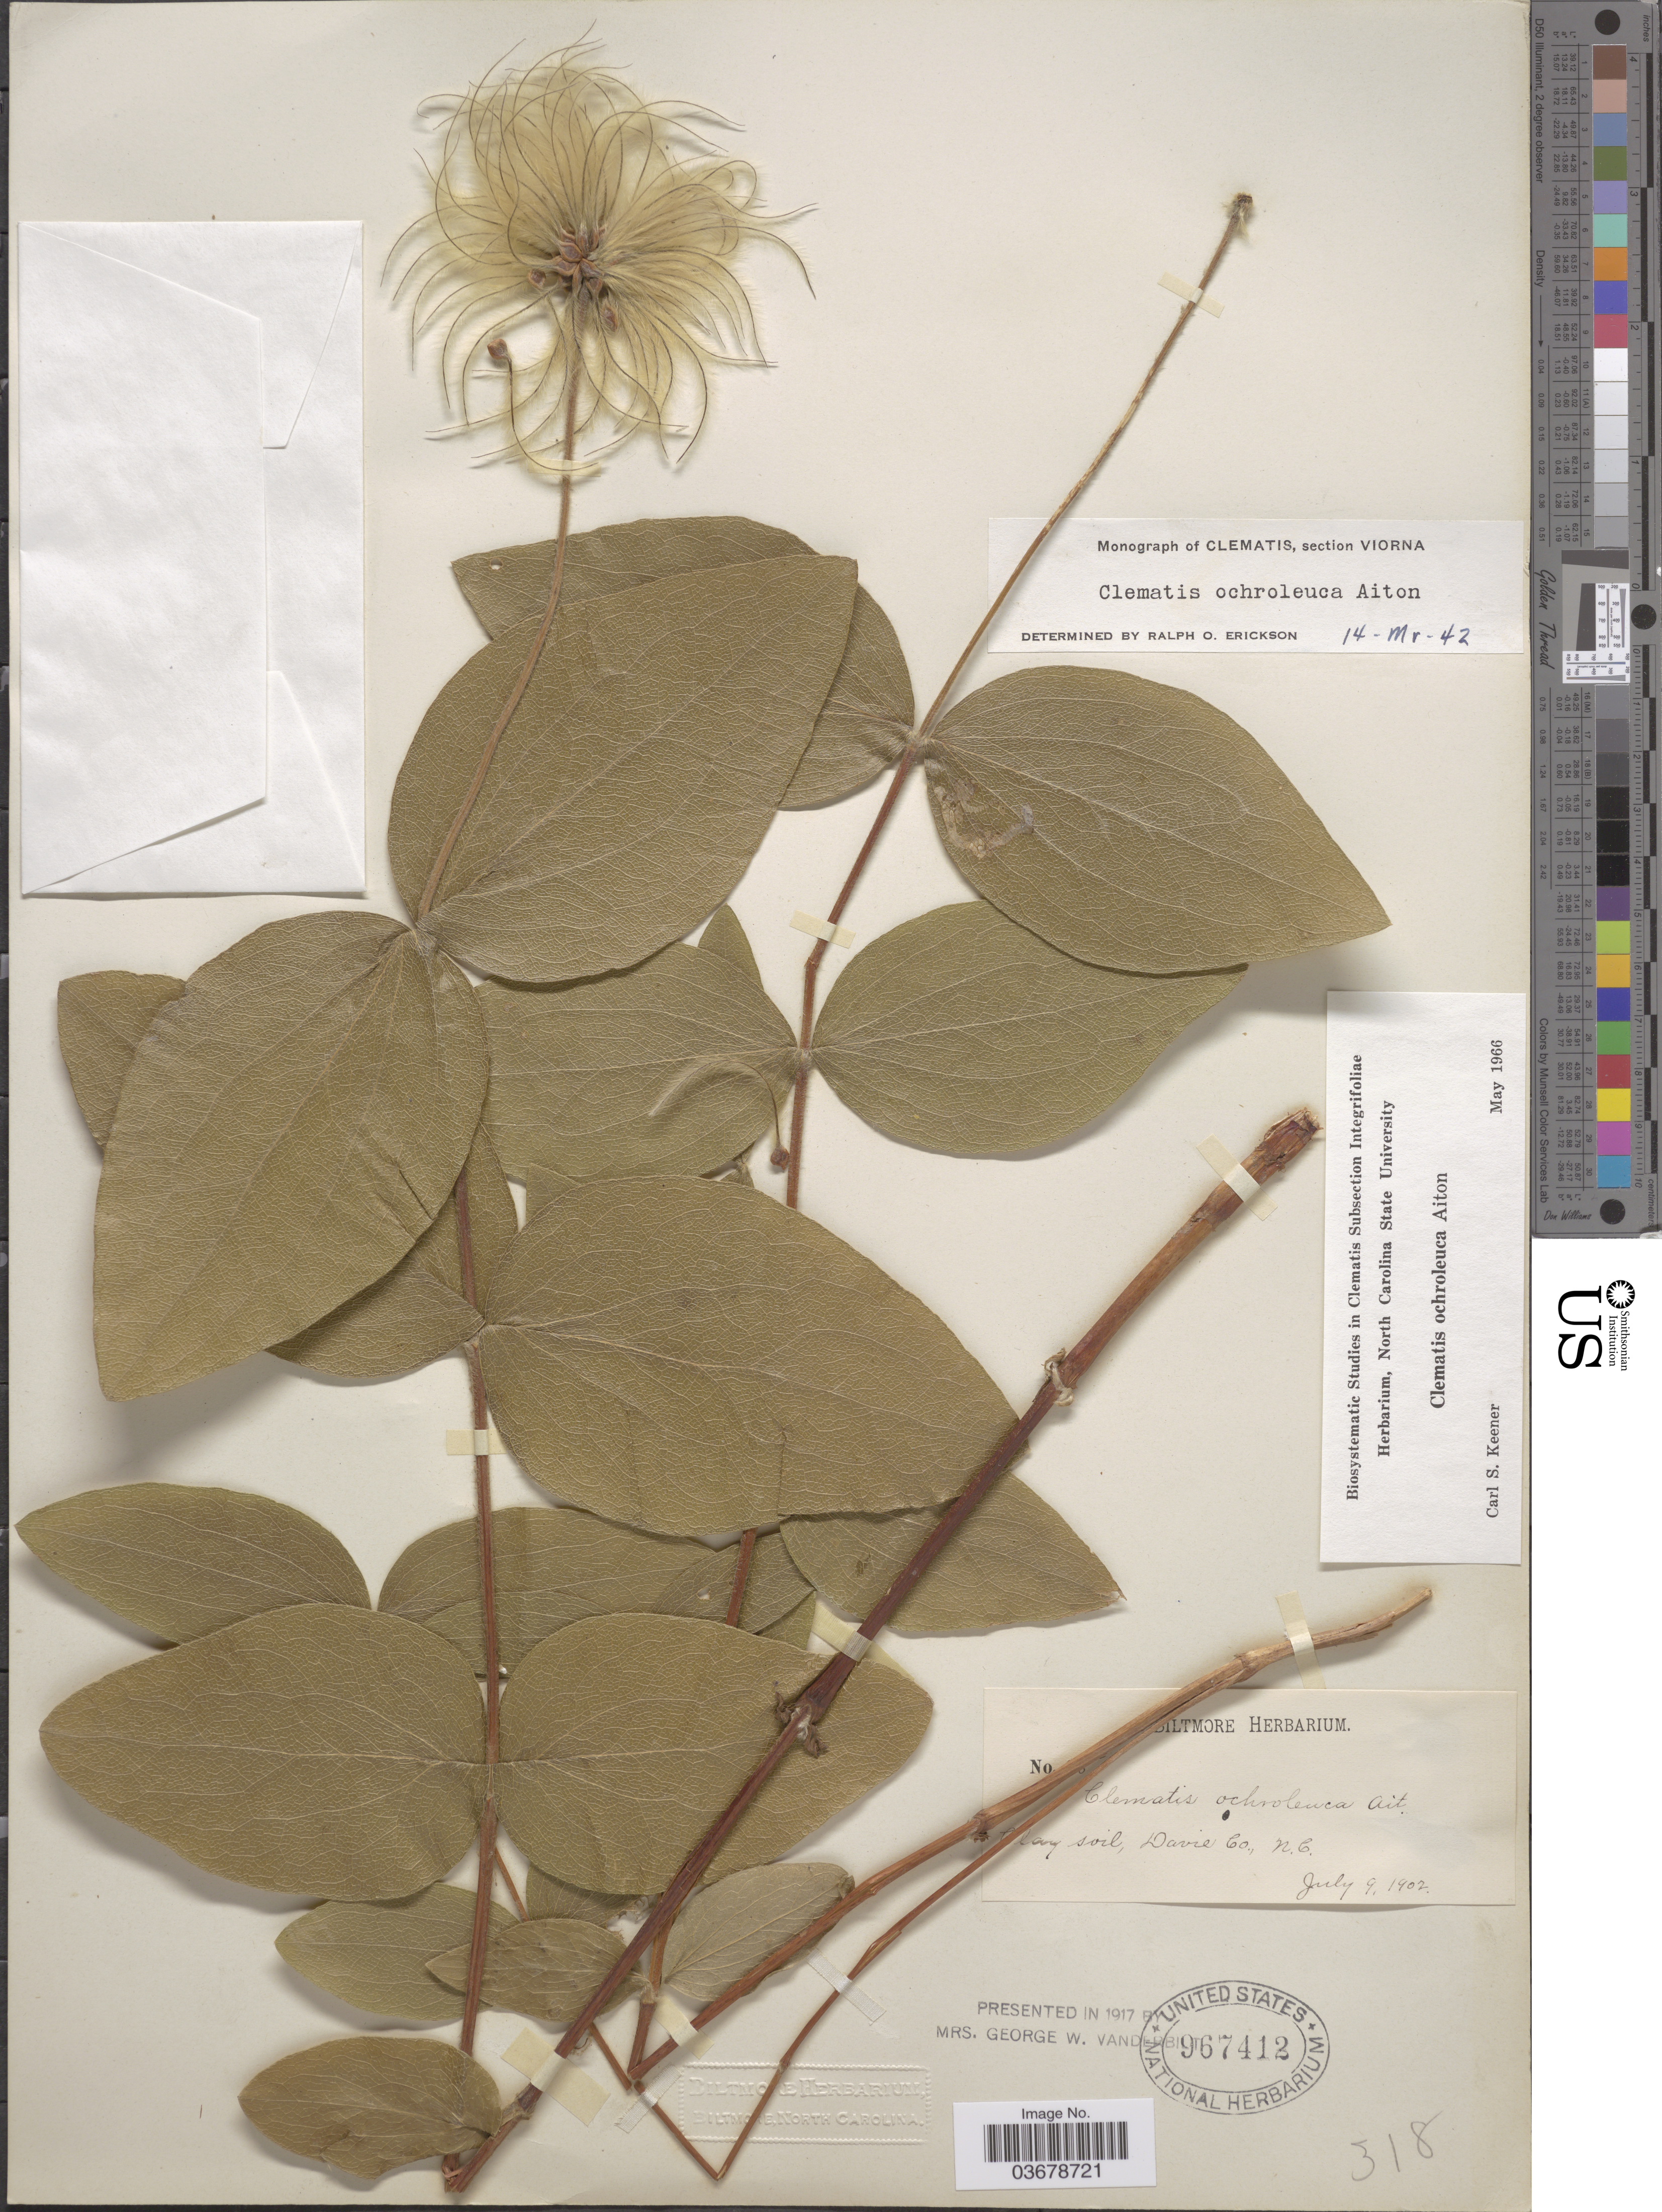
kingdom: Plantae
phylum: Tracheophyta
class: Magnoliopsida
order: Ranunculales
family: Ranunculaceae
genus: Clematis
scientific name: Clematis viorna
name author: L.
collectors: ex herb. Biltmore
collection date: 1902-07-09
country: United States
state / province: North Carolina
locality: Davie Co.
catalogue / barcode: US 967412